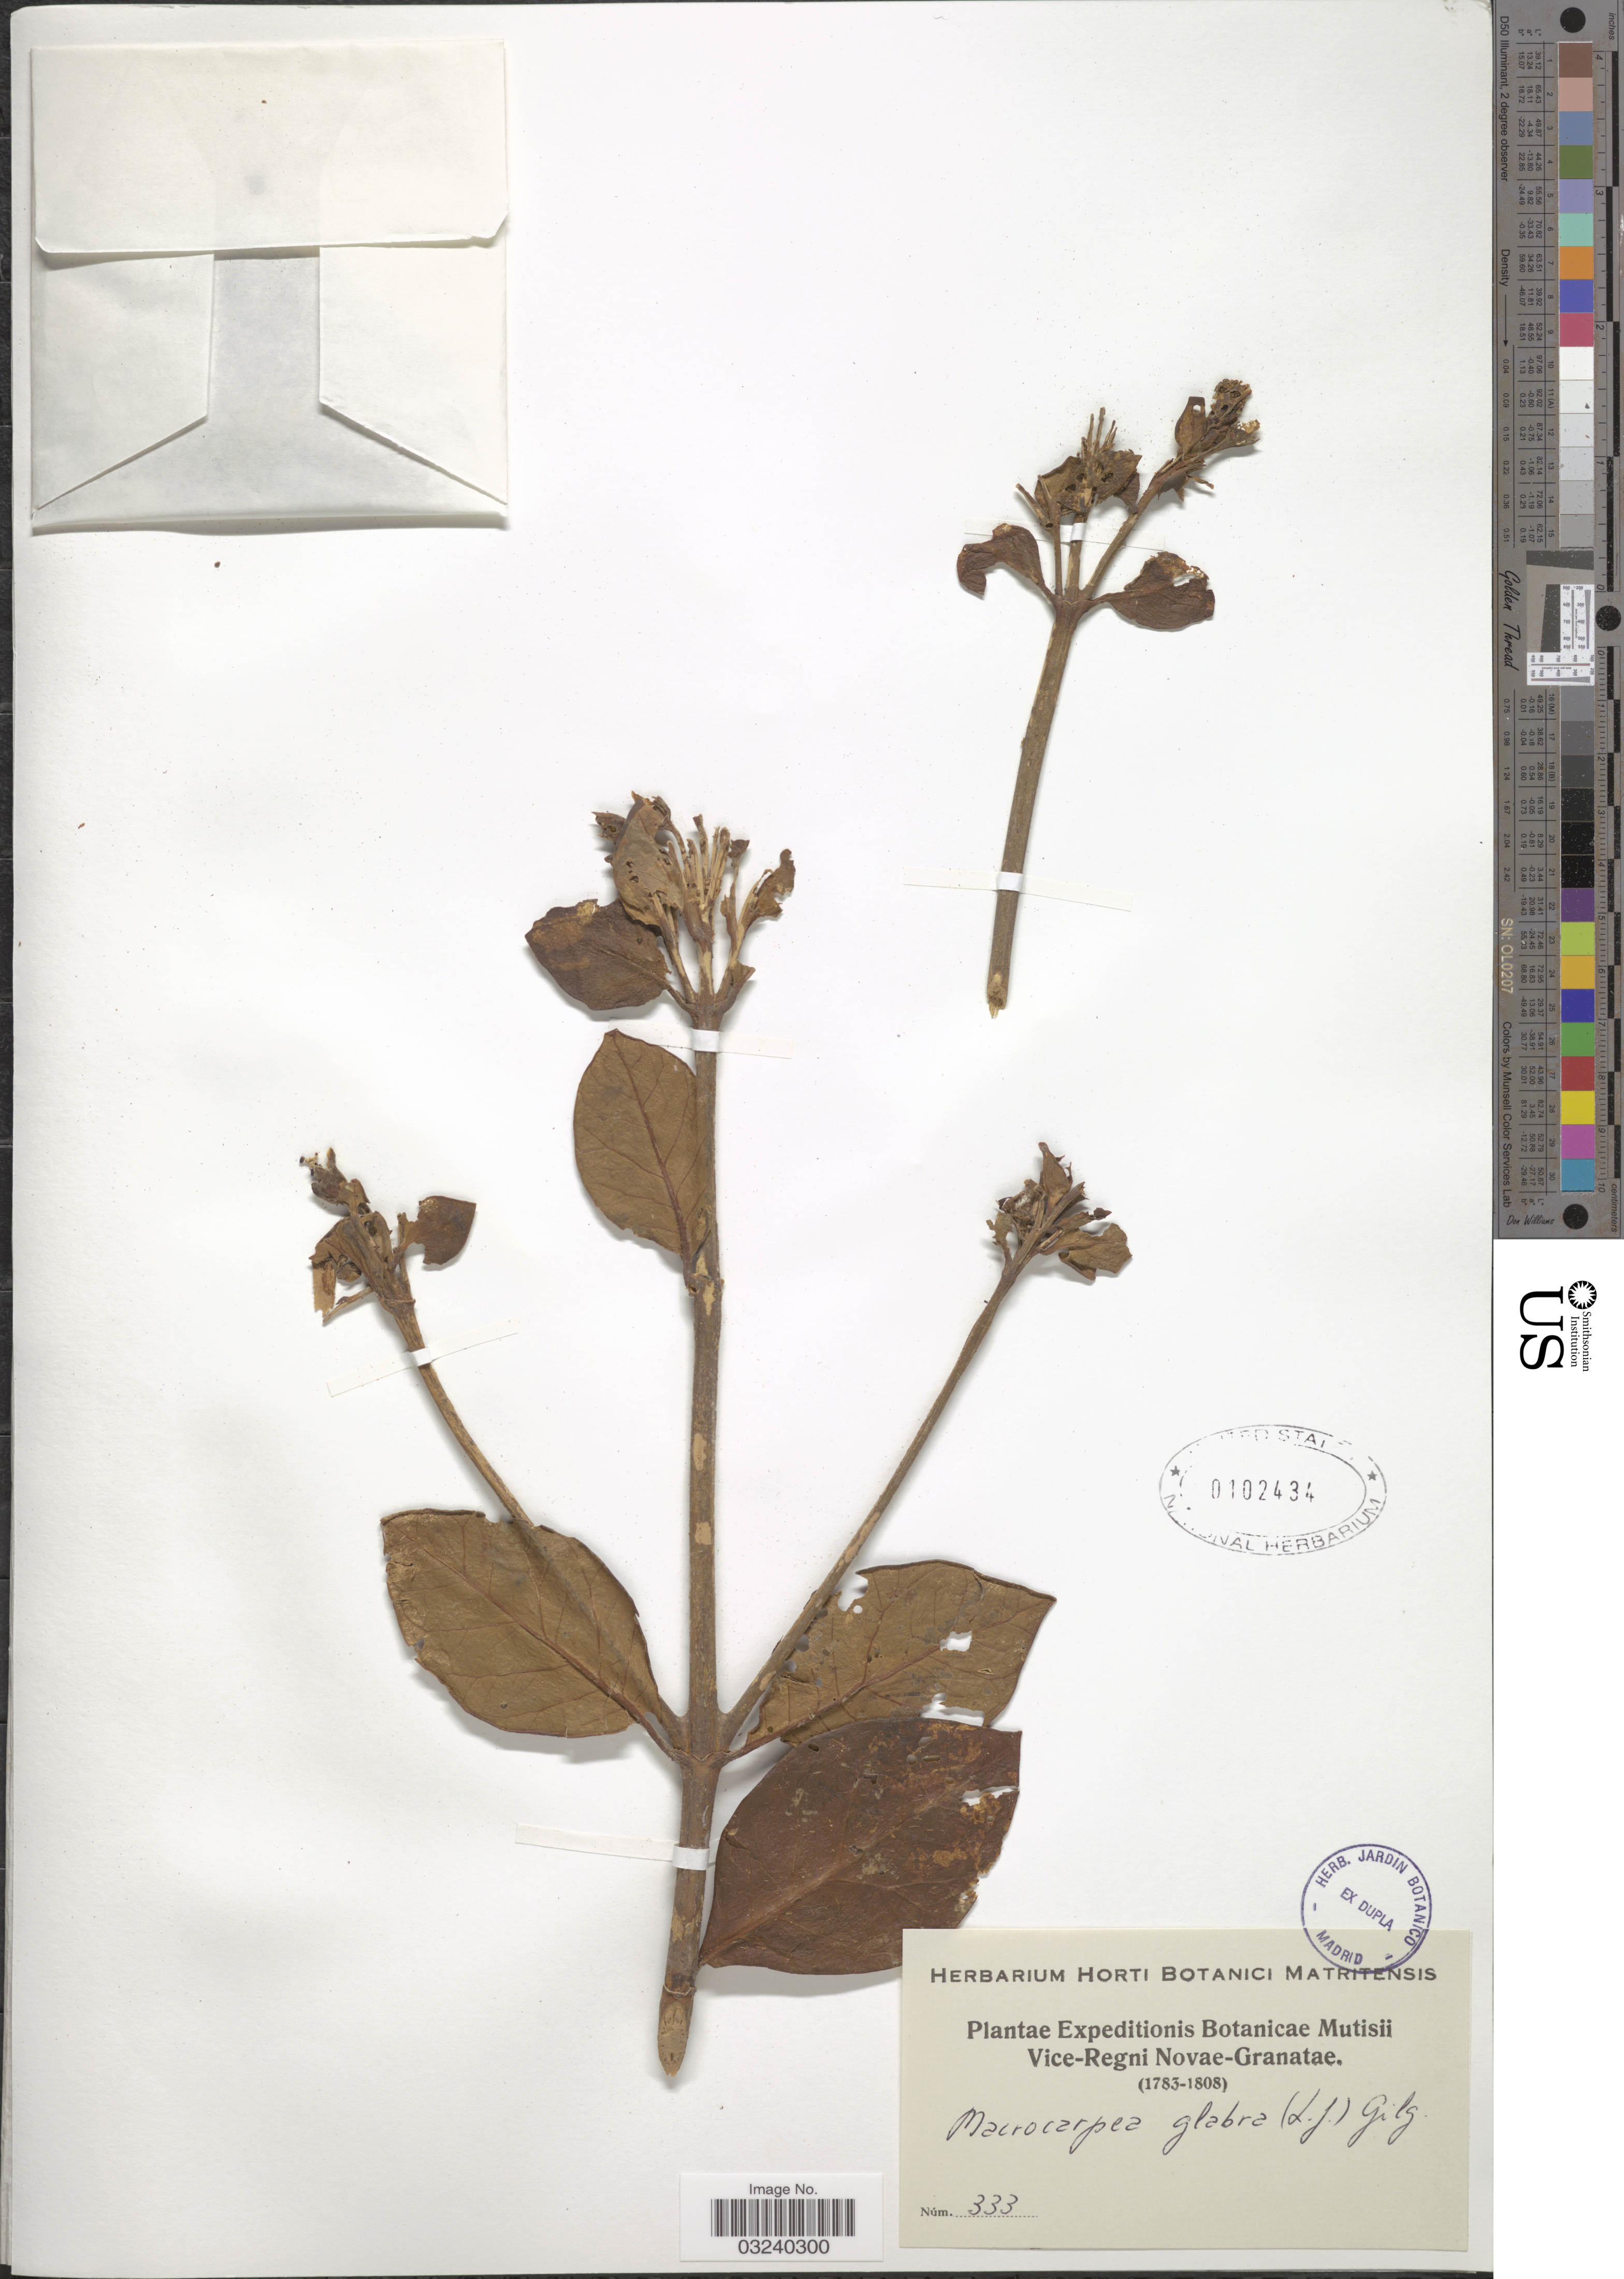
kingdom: Plantae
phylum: Tracheophyta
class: Magnoliopsida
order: Gentianales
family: Gentianaceae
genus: Macrocarpaea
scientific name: Macrocarpaea glabra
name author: (L. f.) Gilg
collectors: Expeditions Botanicae Mutisii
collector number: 333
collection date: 1783/1808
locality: Vice-Regni Novae-Granatae.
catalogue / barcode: US 102434